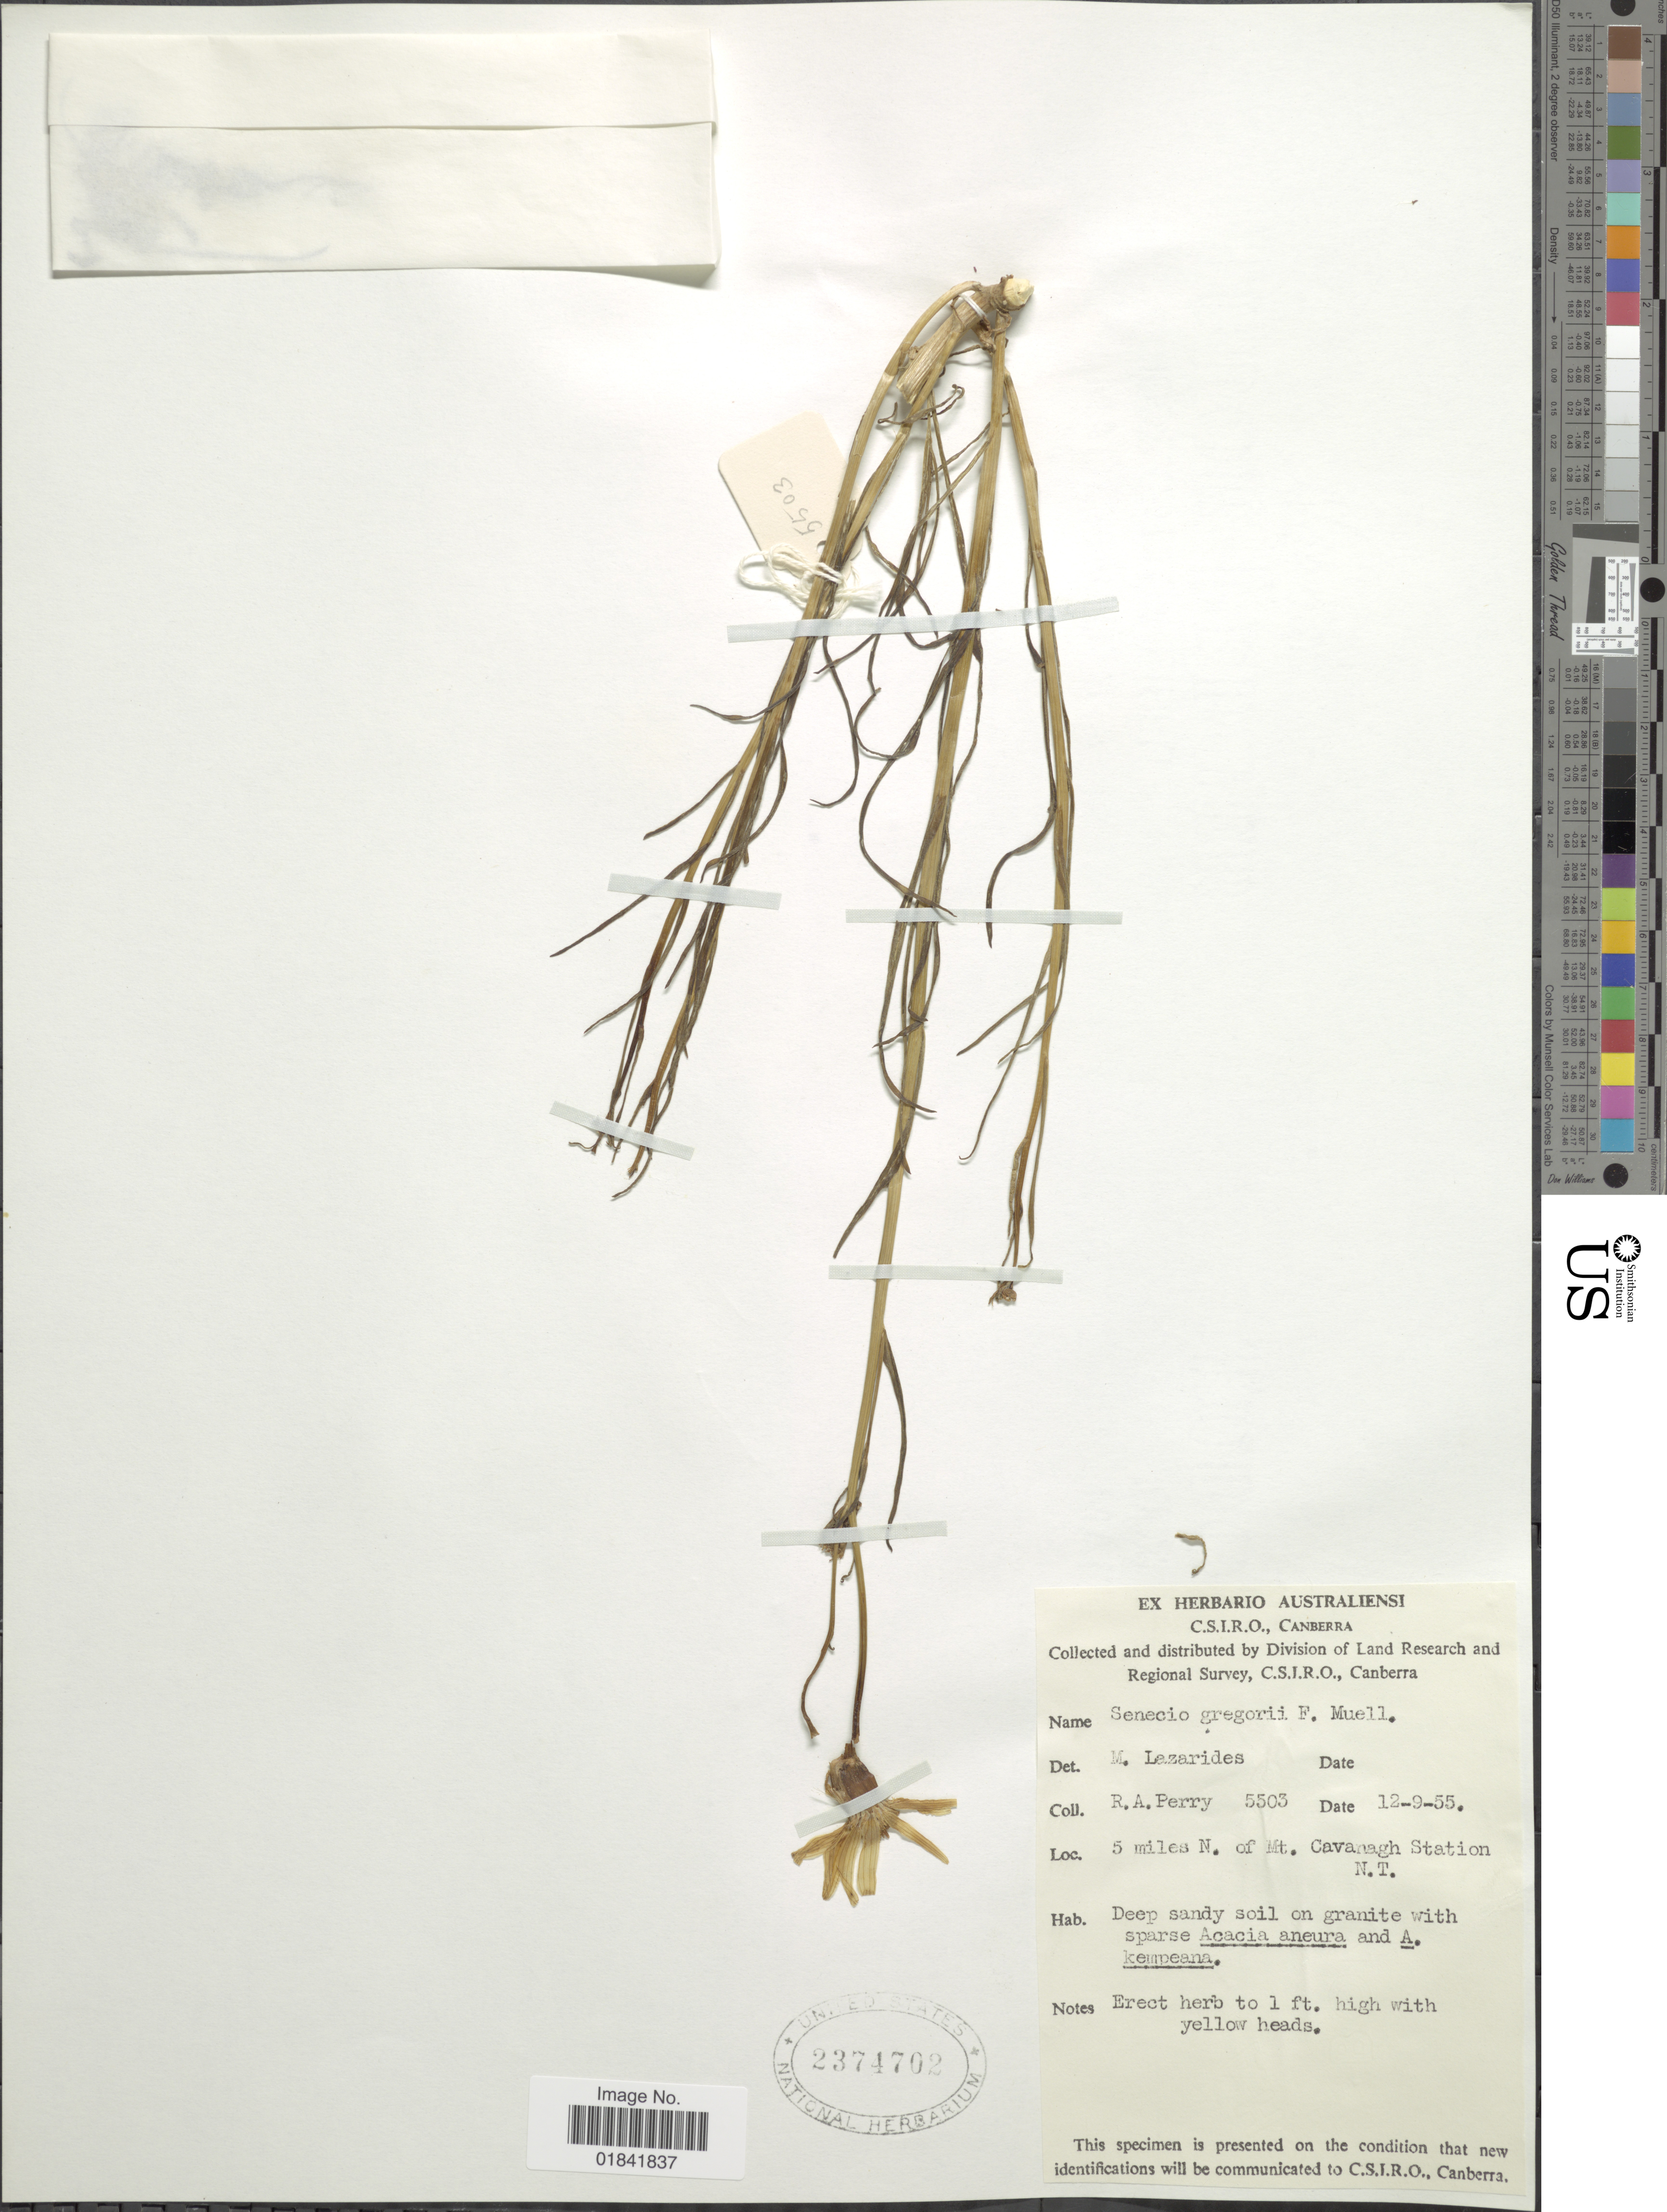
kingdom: Plantae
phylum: Tracheophyta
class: Magnoliopsida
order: Asterales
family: Asteraceae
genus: Senecio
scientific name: Senecio gregorii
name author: F. Muell.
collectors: Perry, R. A.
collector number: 5503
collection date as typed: Transcribed d/m/y: 12/9/55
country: Australia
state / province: Northern Territory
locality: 5 miles N. of Mt. Cavanagh Station, N. T.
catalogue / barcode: US 2374702